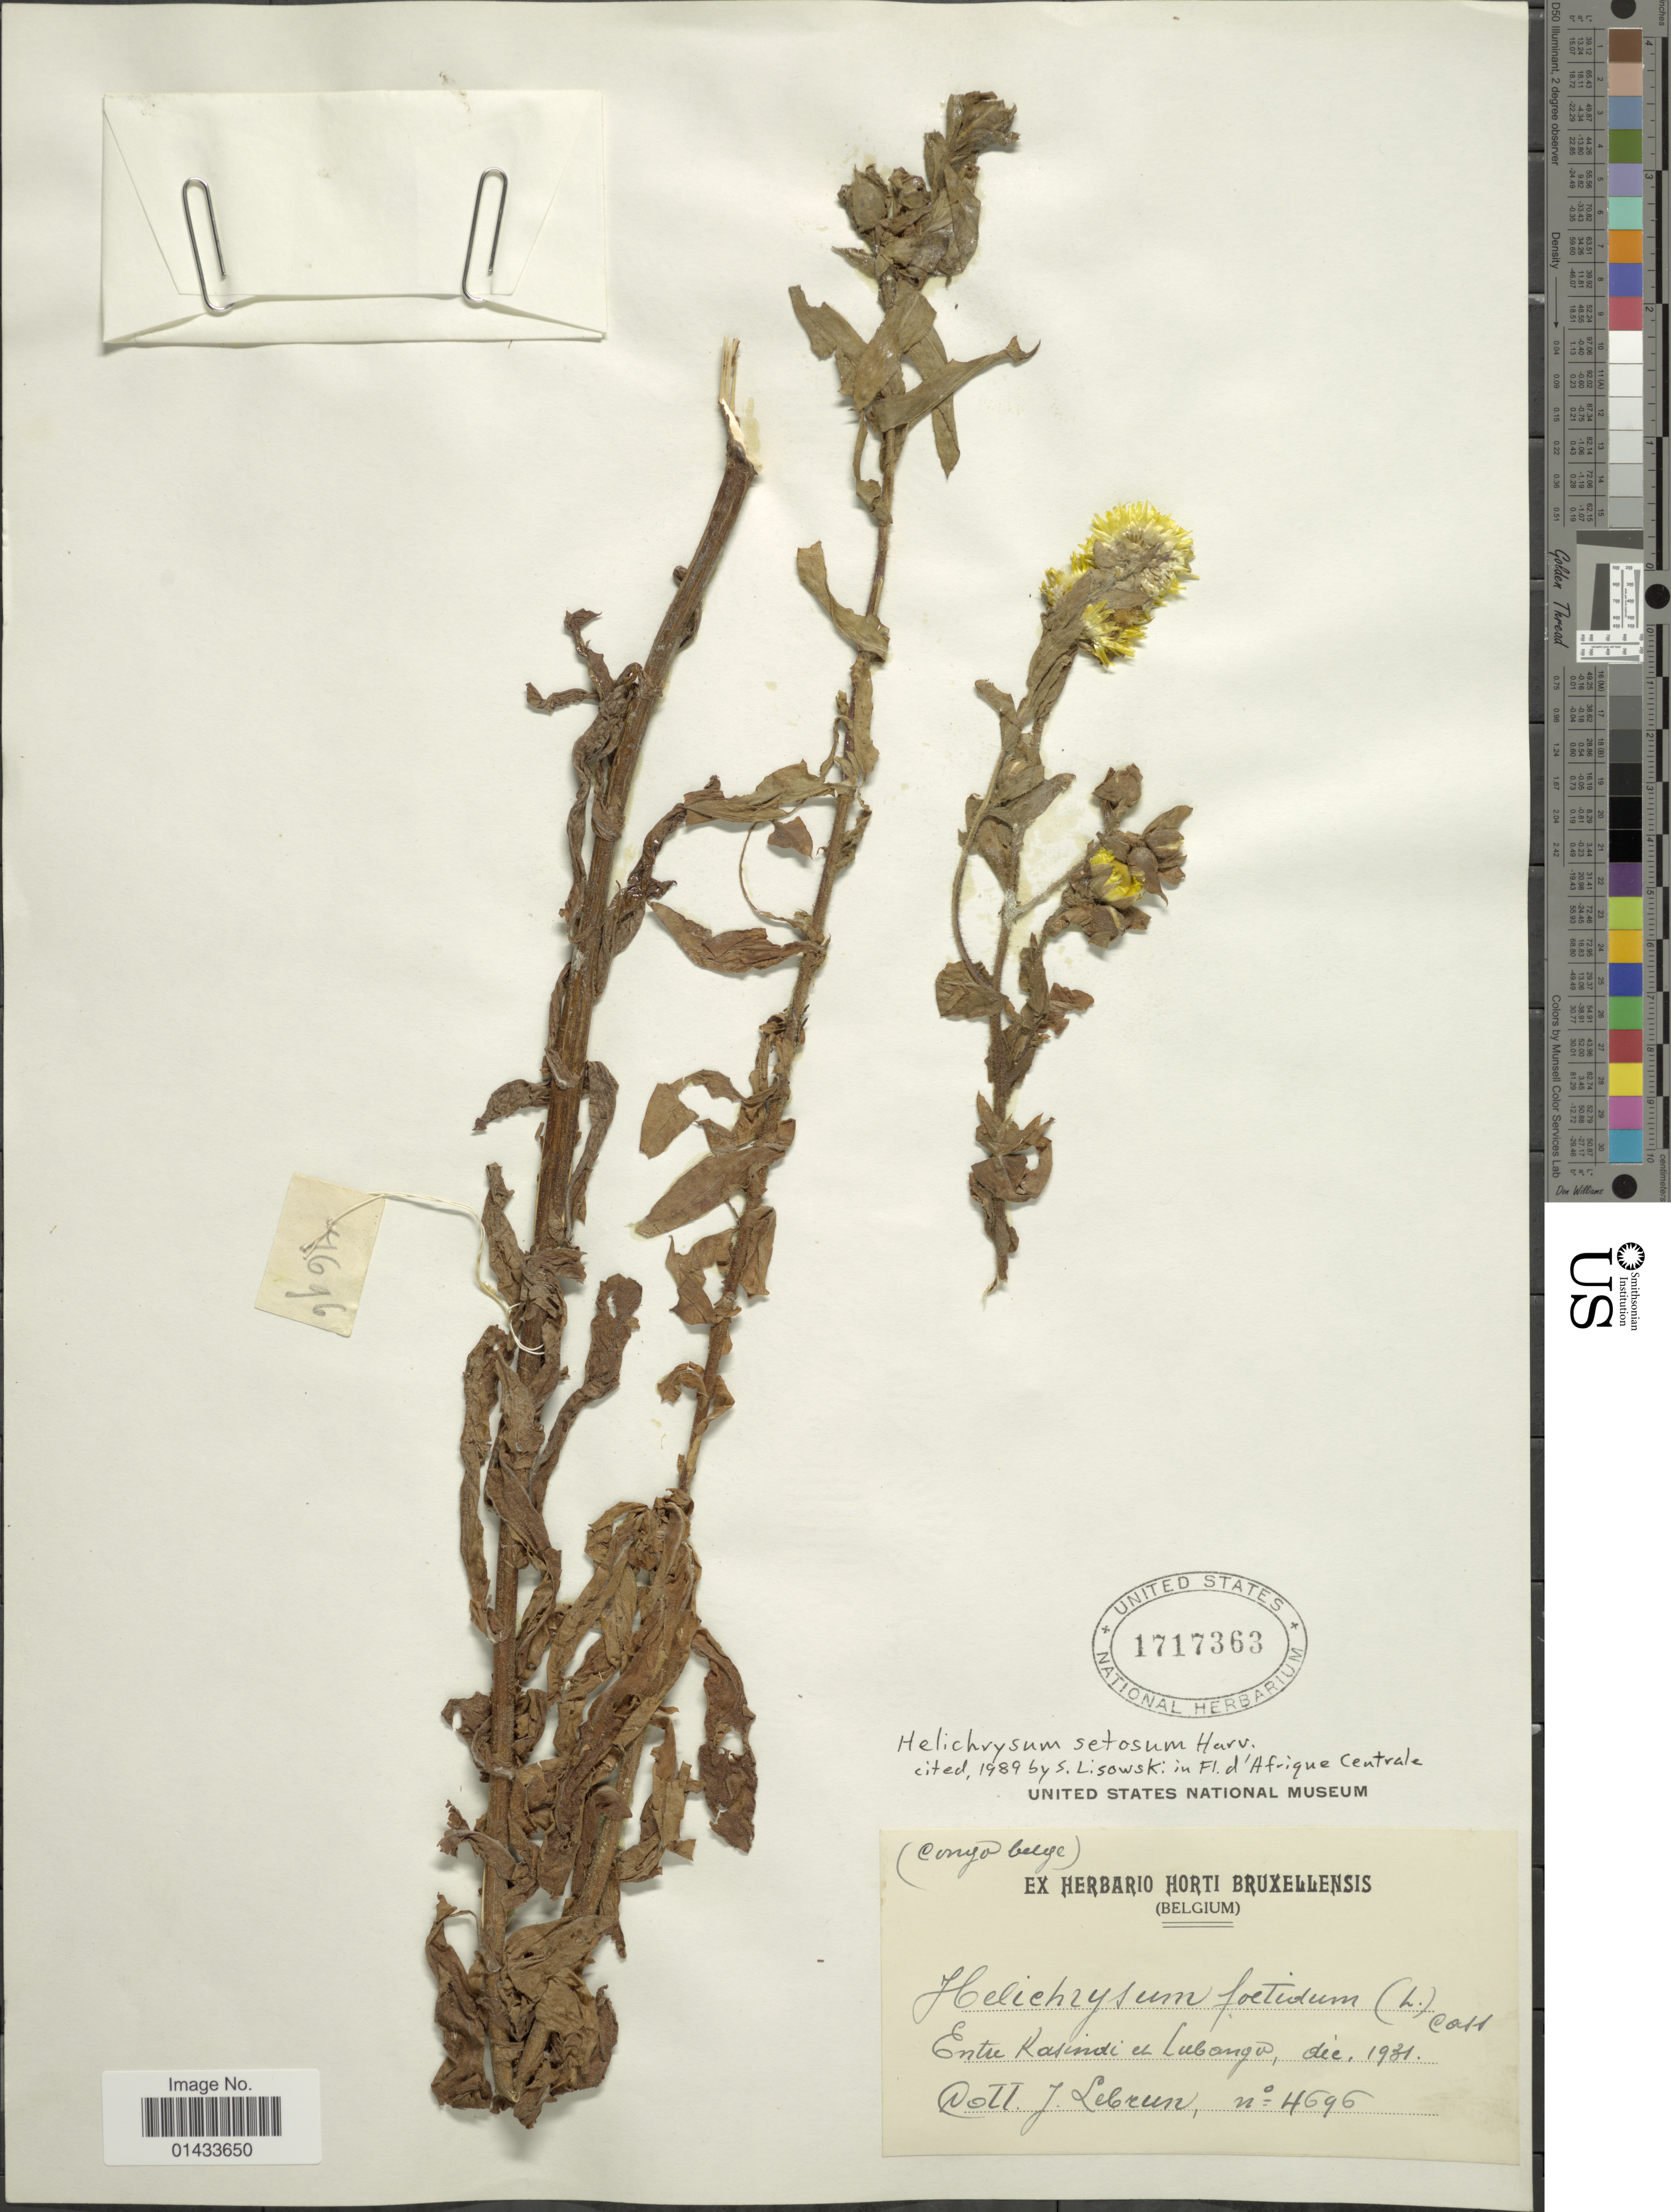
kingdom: Plantae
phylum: Tracheophyta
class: Magnoliopsida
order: Asterales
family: Asteraceae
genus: Helichrysum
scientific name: Helichrysum setosum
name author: Harv.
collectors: J. A. Lebrun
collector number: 4696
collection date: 1931-12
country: Congo, Democratic Republic of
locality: Congo Belge, Entre Kasindi et Lubanga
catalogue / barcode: US 1717363